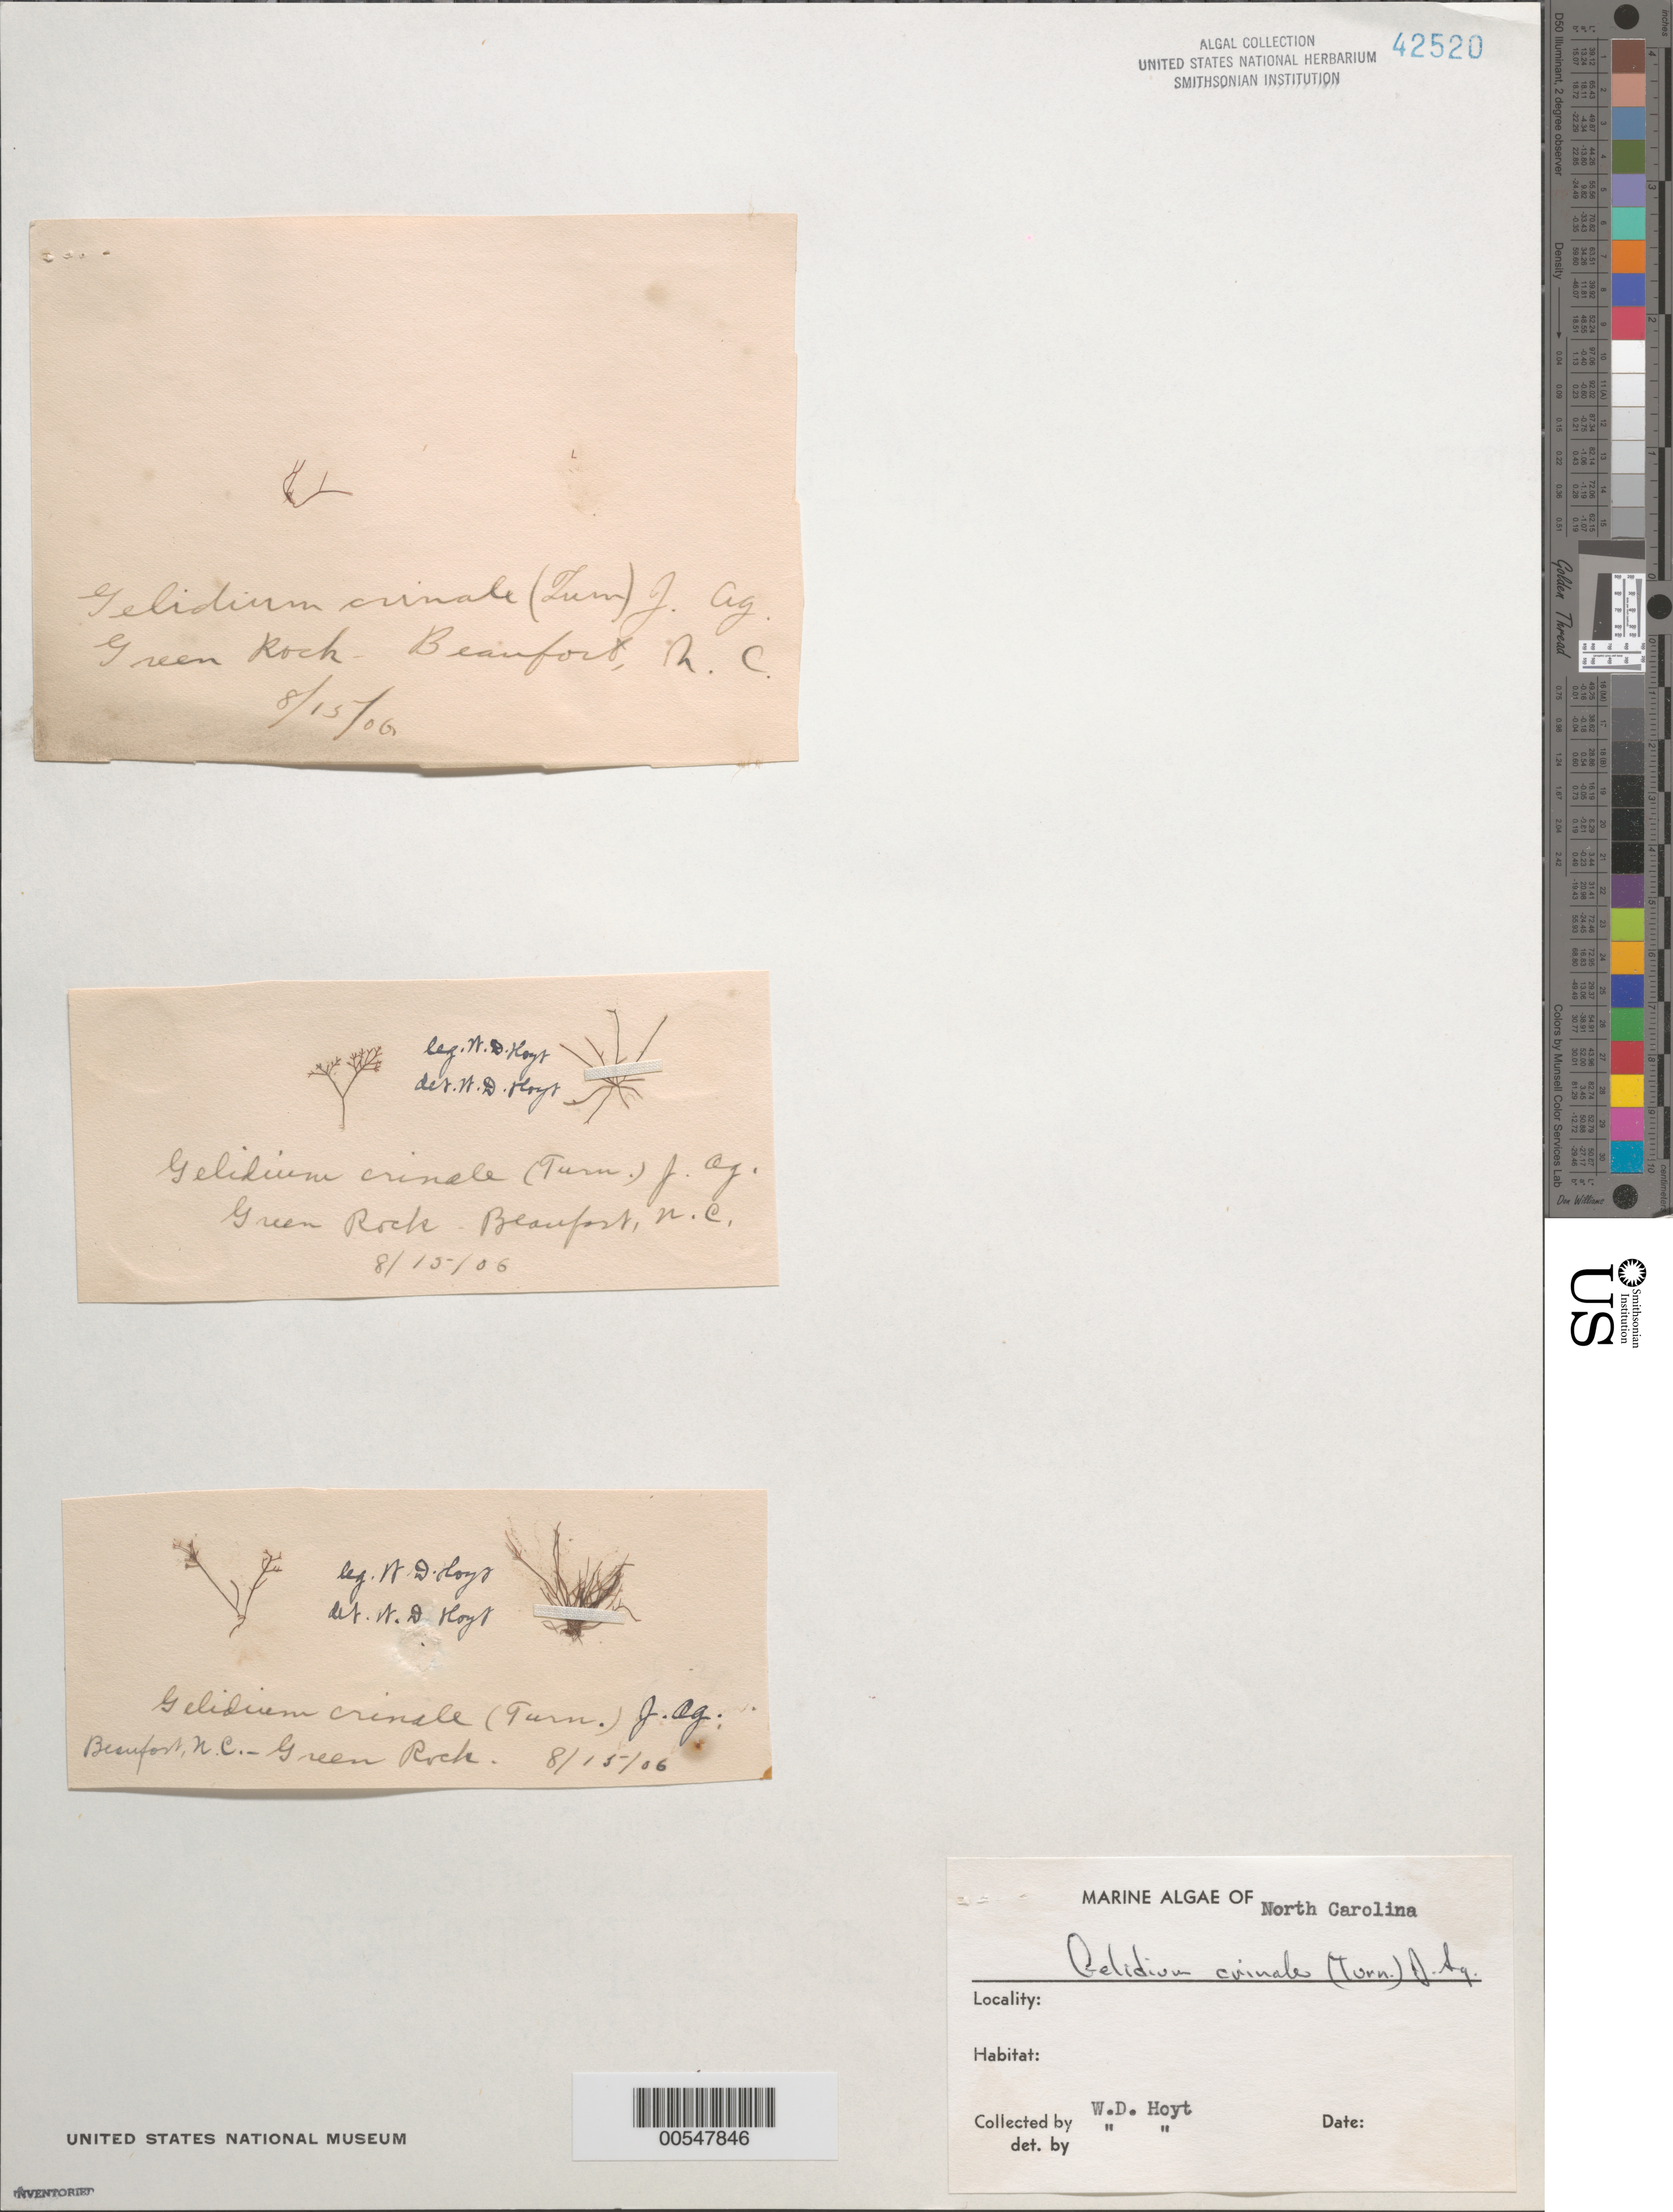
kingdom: Plantae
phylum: Rhodophyta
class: Florideophyceae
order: Gelidiales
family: Gelidiaceae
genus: Gelidium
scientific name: Gelidium crinale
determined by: Hoyt, W. D.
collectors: W. D. Hoyt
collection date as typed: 15 Aug 1906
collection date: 1906-08-15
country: United States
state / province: North Carolina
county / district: Carteret County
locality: Green Rock, Beaufort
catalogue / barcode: US 42520